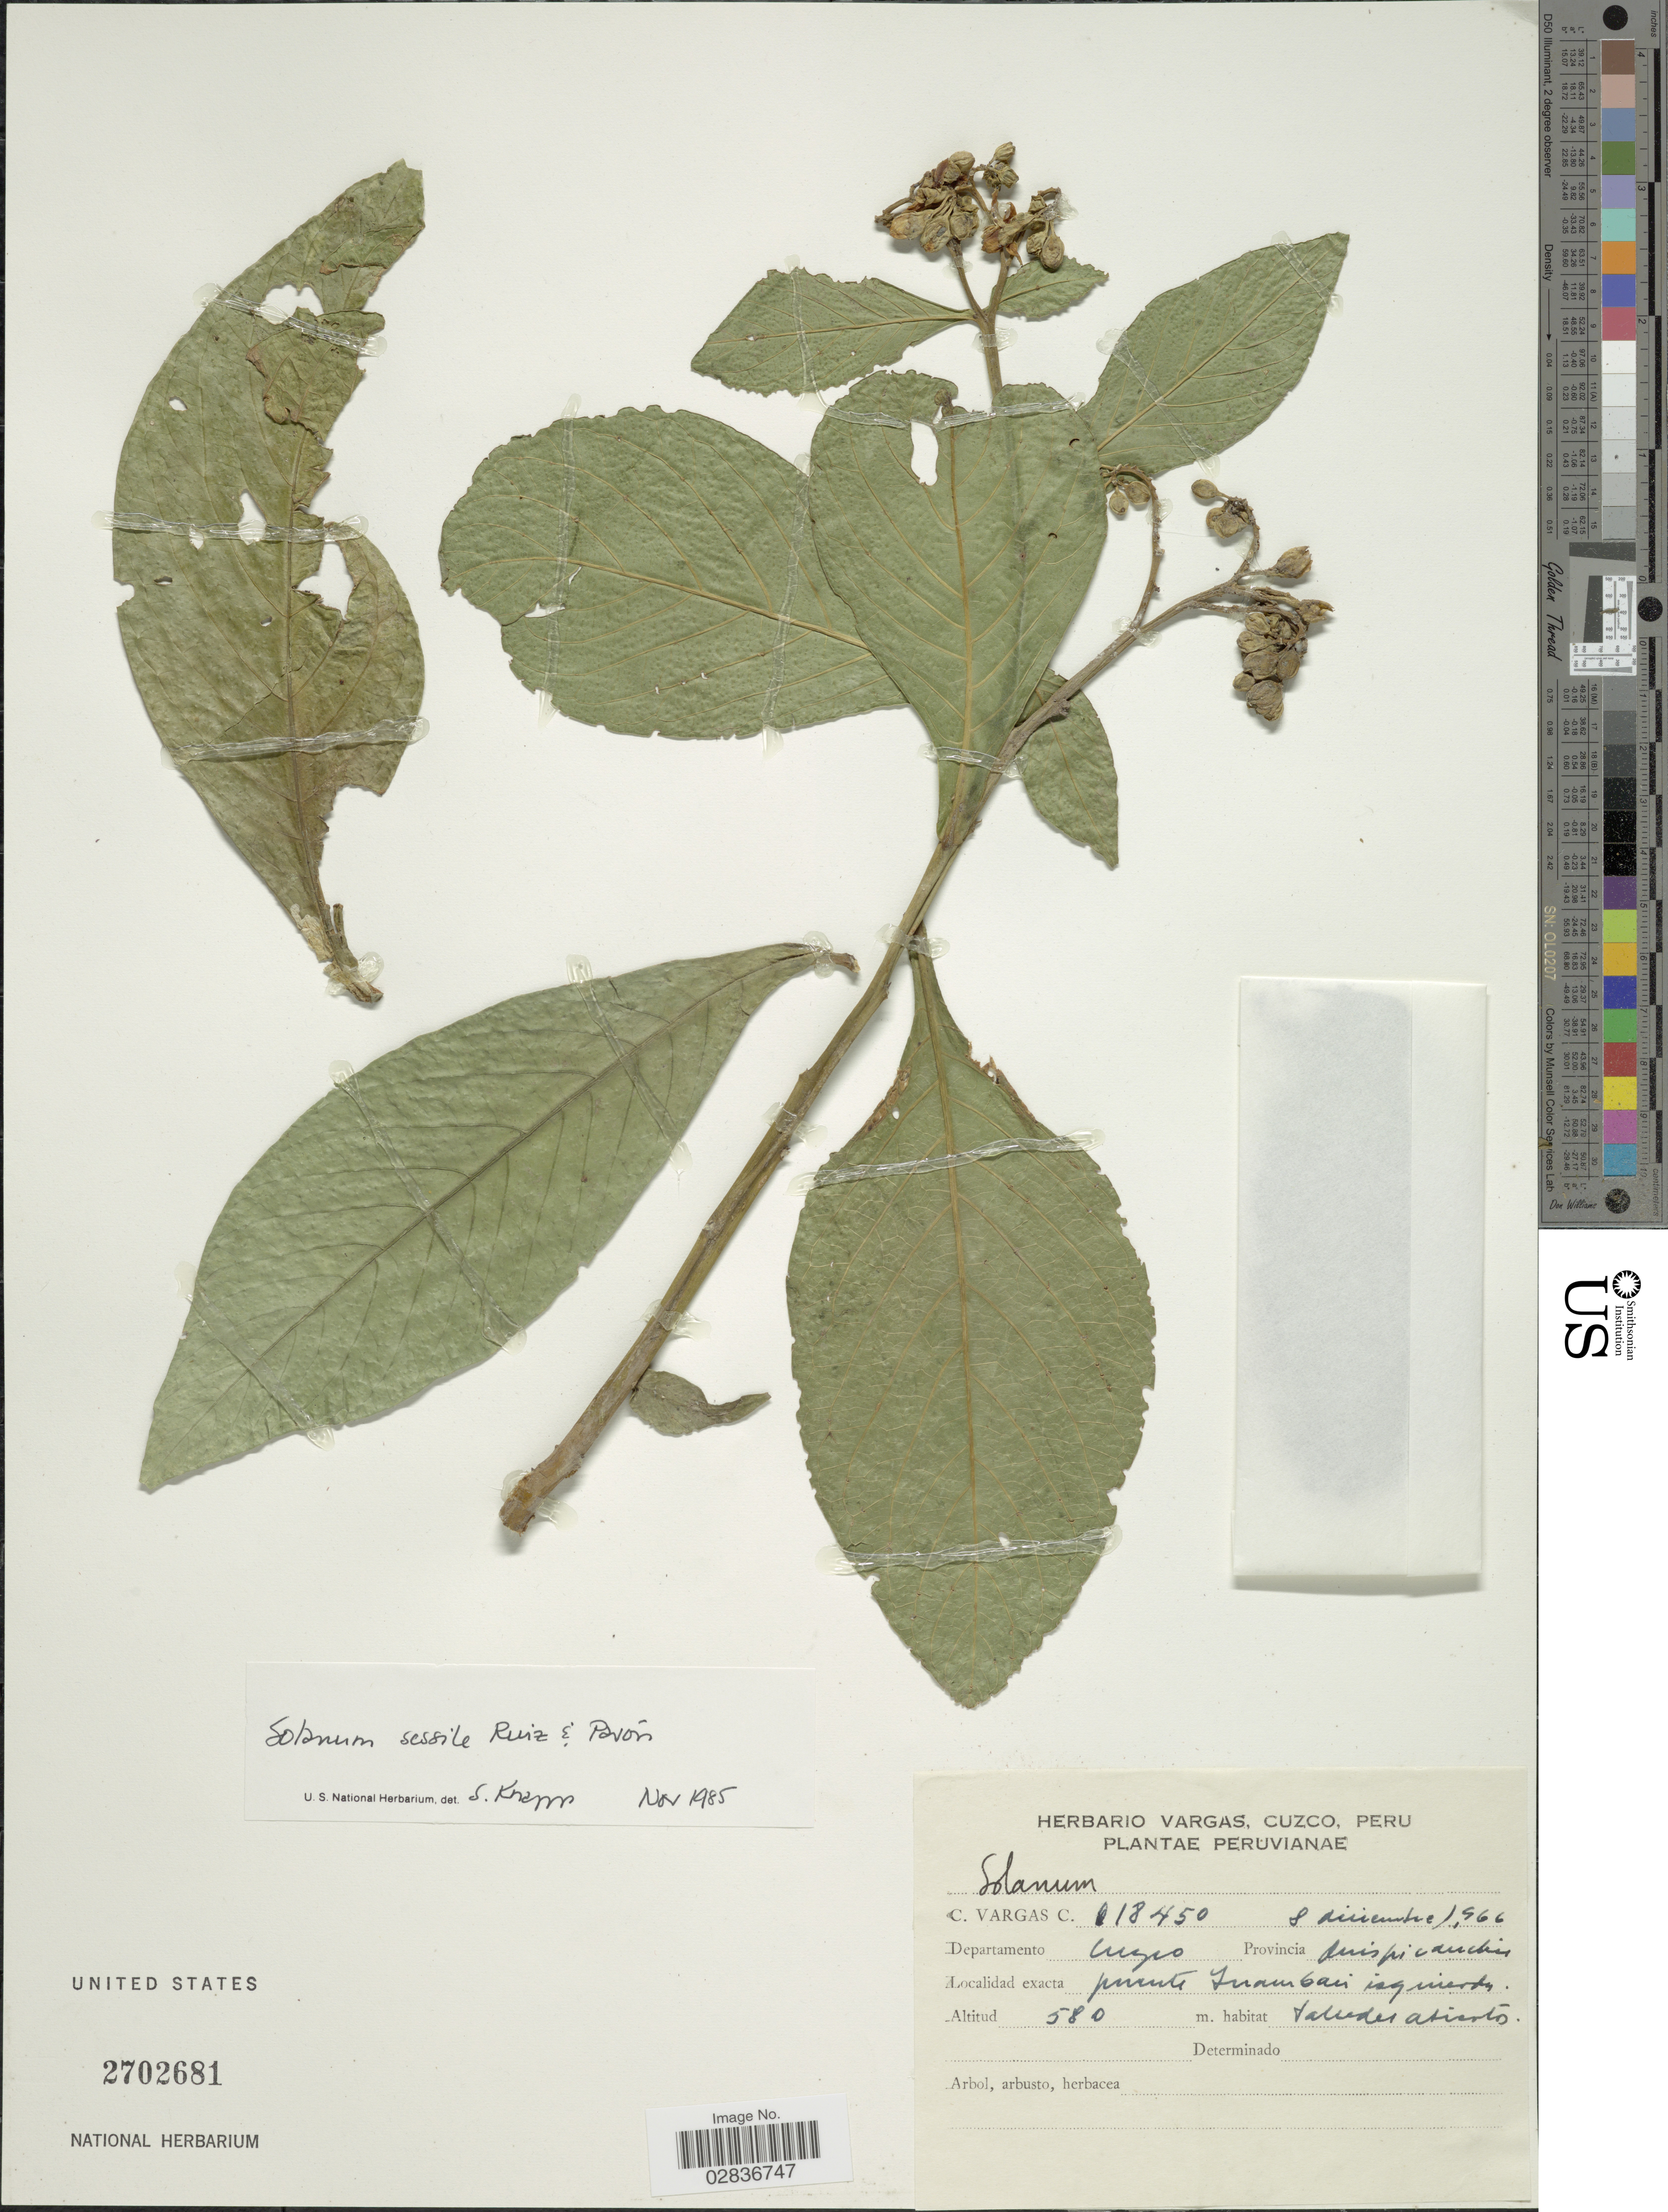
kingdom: Plantae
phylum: Tracheophyta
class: Magnoliopsida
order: Solanales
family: Solanaceae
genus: Solanum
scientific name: Solanum sessile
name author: Ruiz & Pav.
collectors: C. Vargas Calderón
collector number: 18450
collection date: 1966-12-08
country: Peru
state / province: Cusco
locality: Departamento Cuzco. Provincia Quispicanchi. Puente Inambari izquierda.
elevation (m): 580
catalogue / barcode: US 2702681